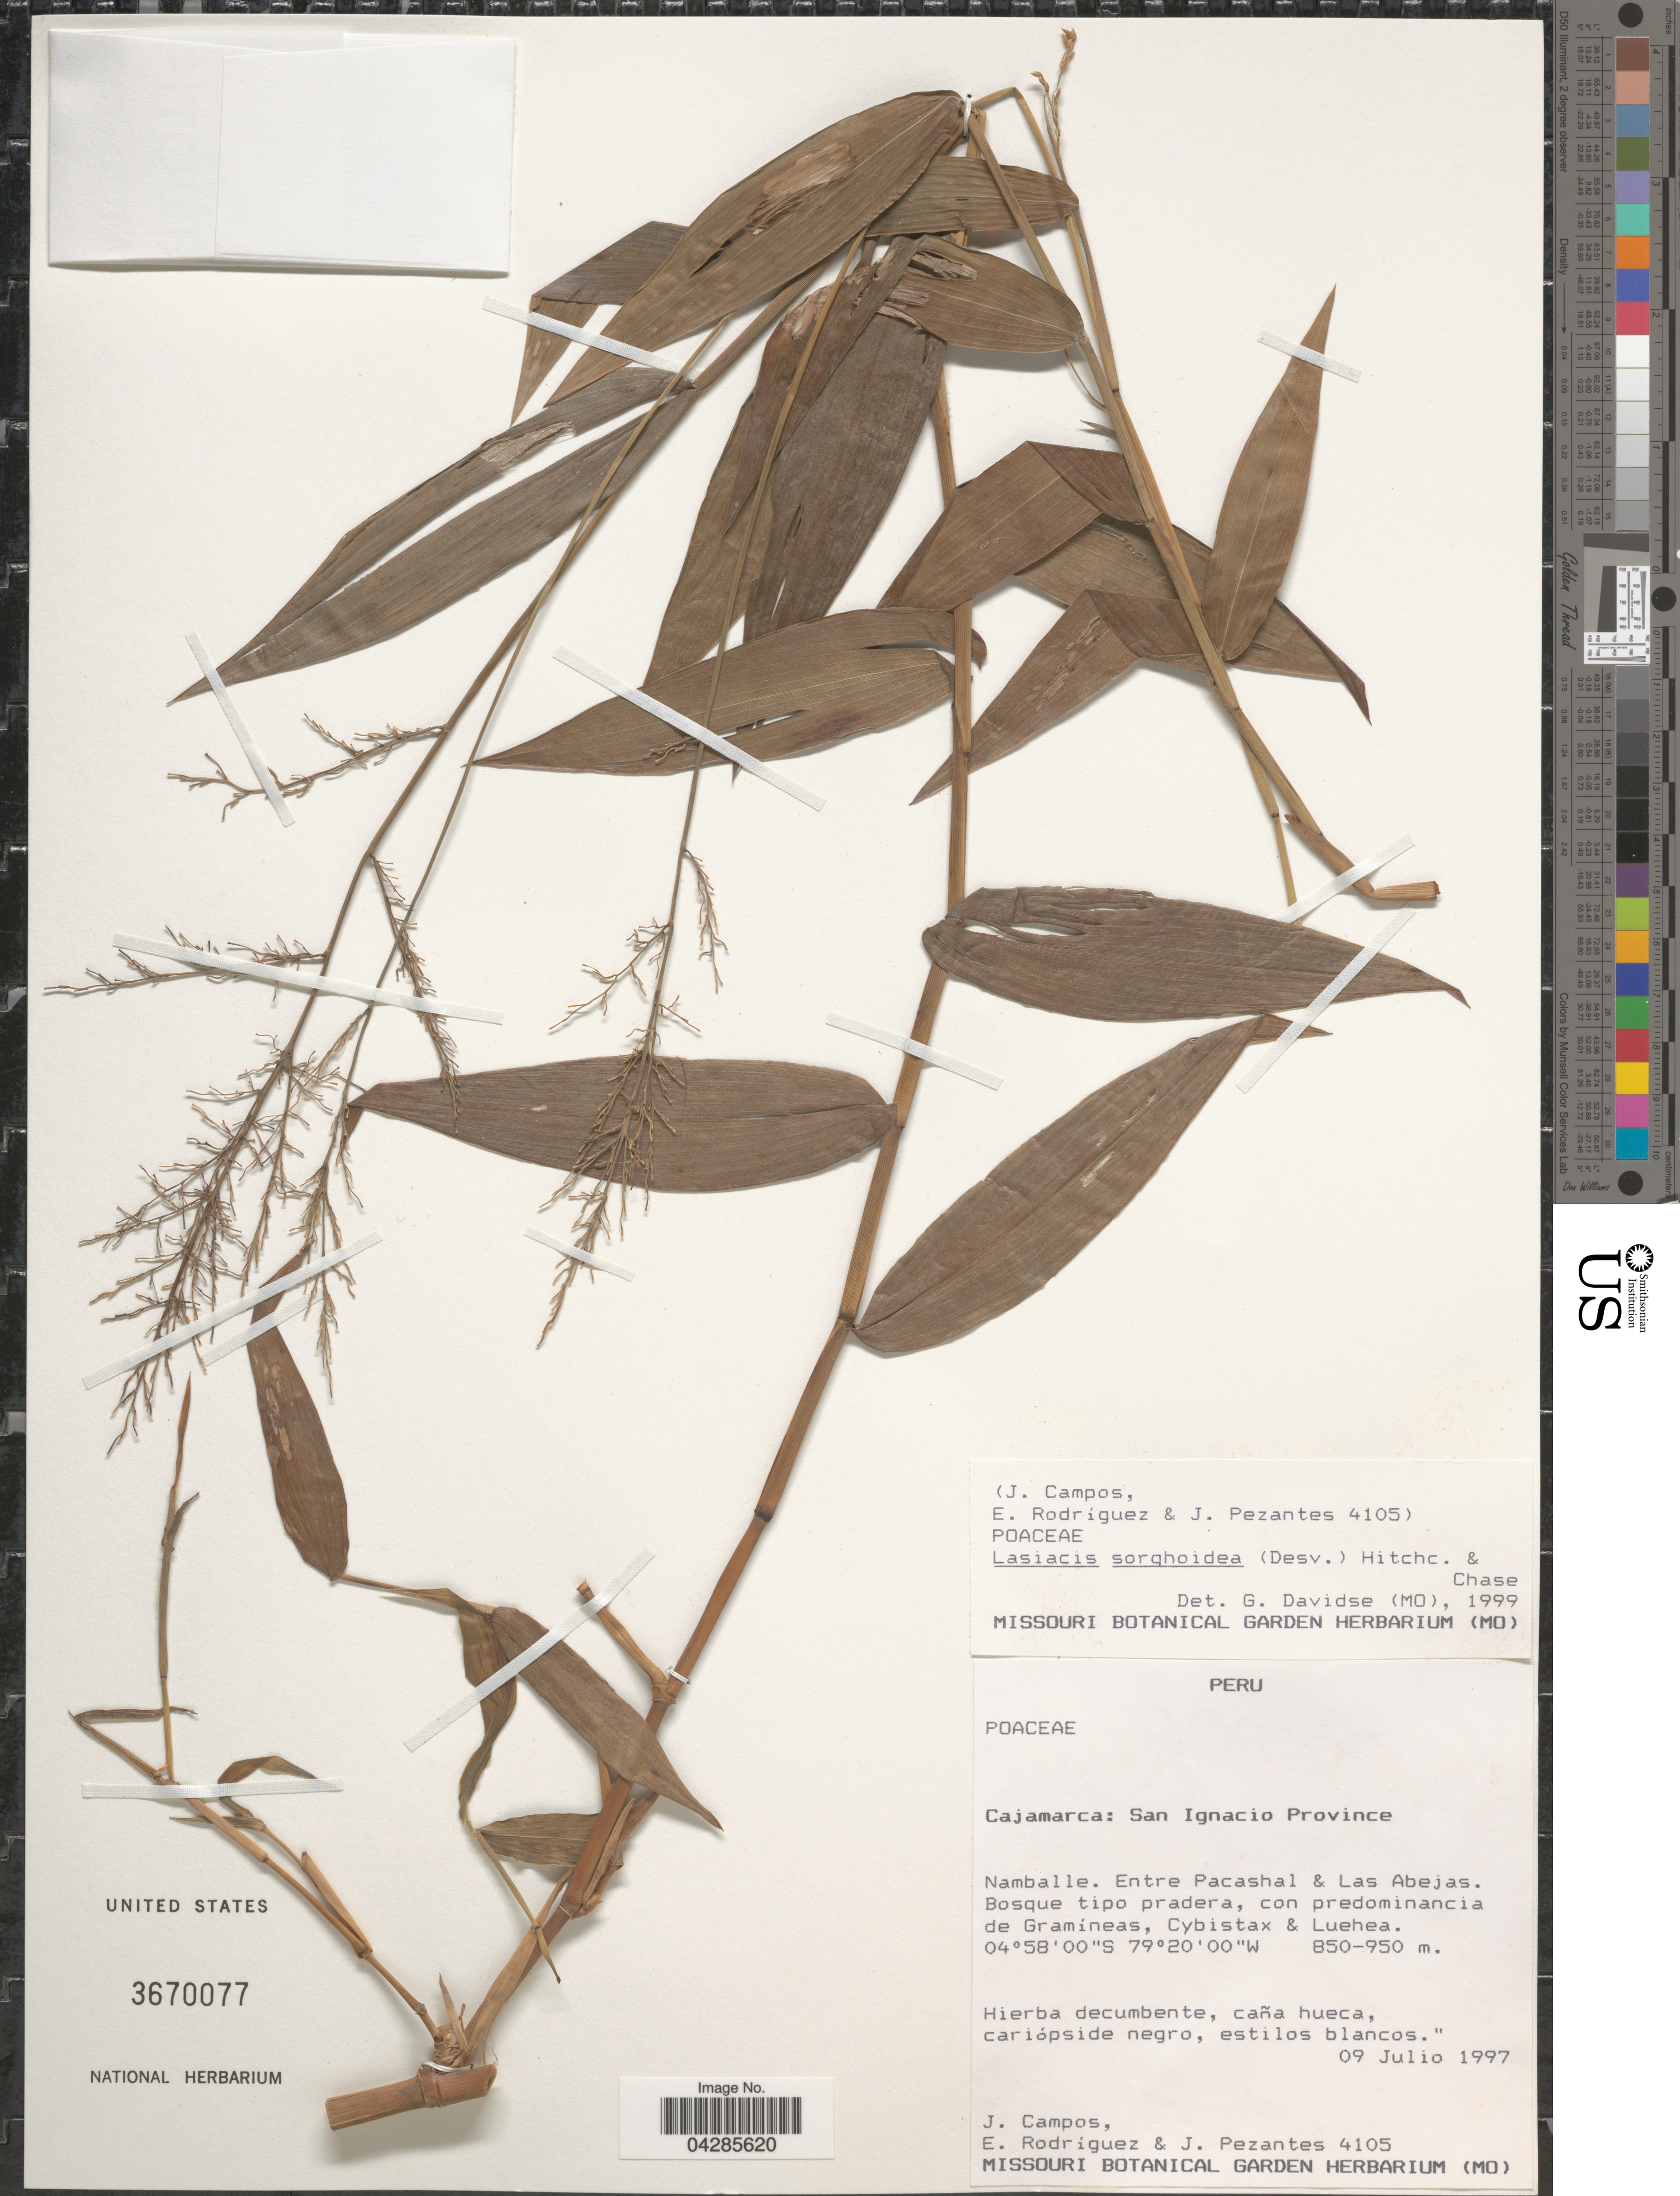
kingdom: Plantae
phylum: Tracheophyta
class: Liliopsida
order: Poales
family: Poaceae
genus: Lasiacis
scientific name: Lasiacis sorghoidea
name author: (Desv. ex Ham.) Hitchc. & Chase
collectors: J. Campos, E. Rodriguez & J. Pezantes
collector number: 4105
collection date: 1997-07-09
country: Peru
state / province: Cajamarca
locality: San Ignacio Province. Namballe. Entre Pacashal & Las Abejas.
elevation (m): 850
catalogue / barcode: US 3670077